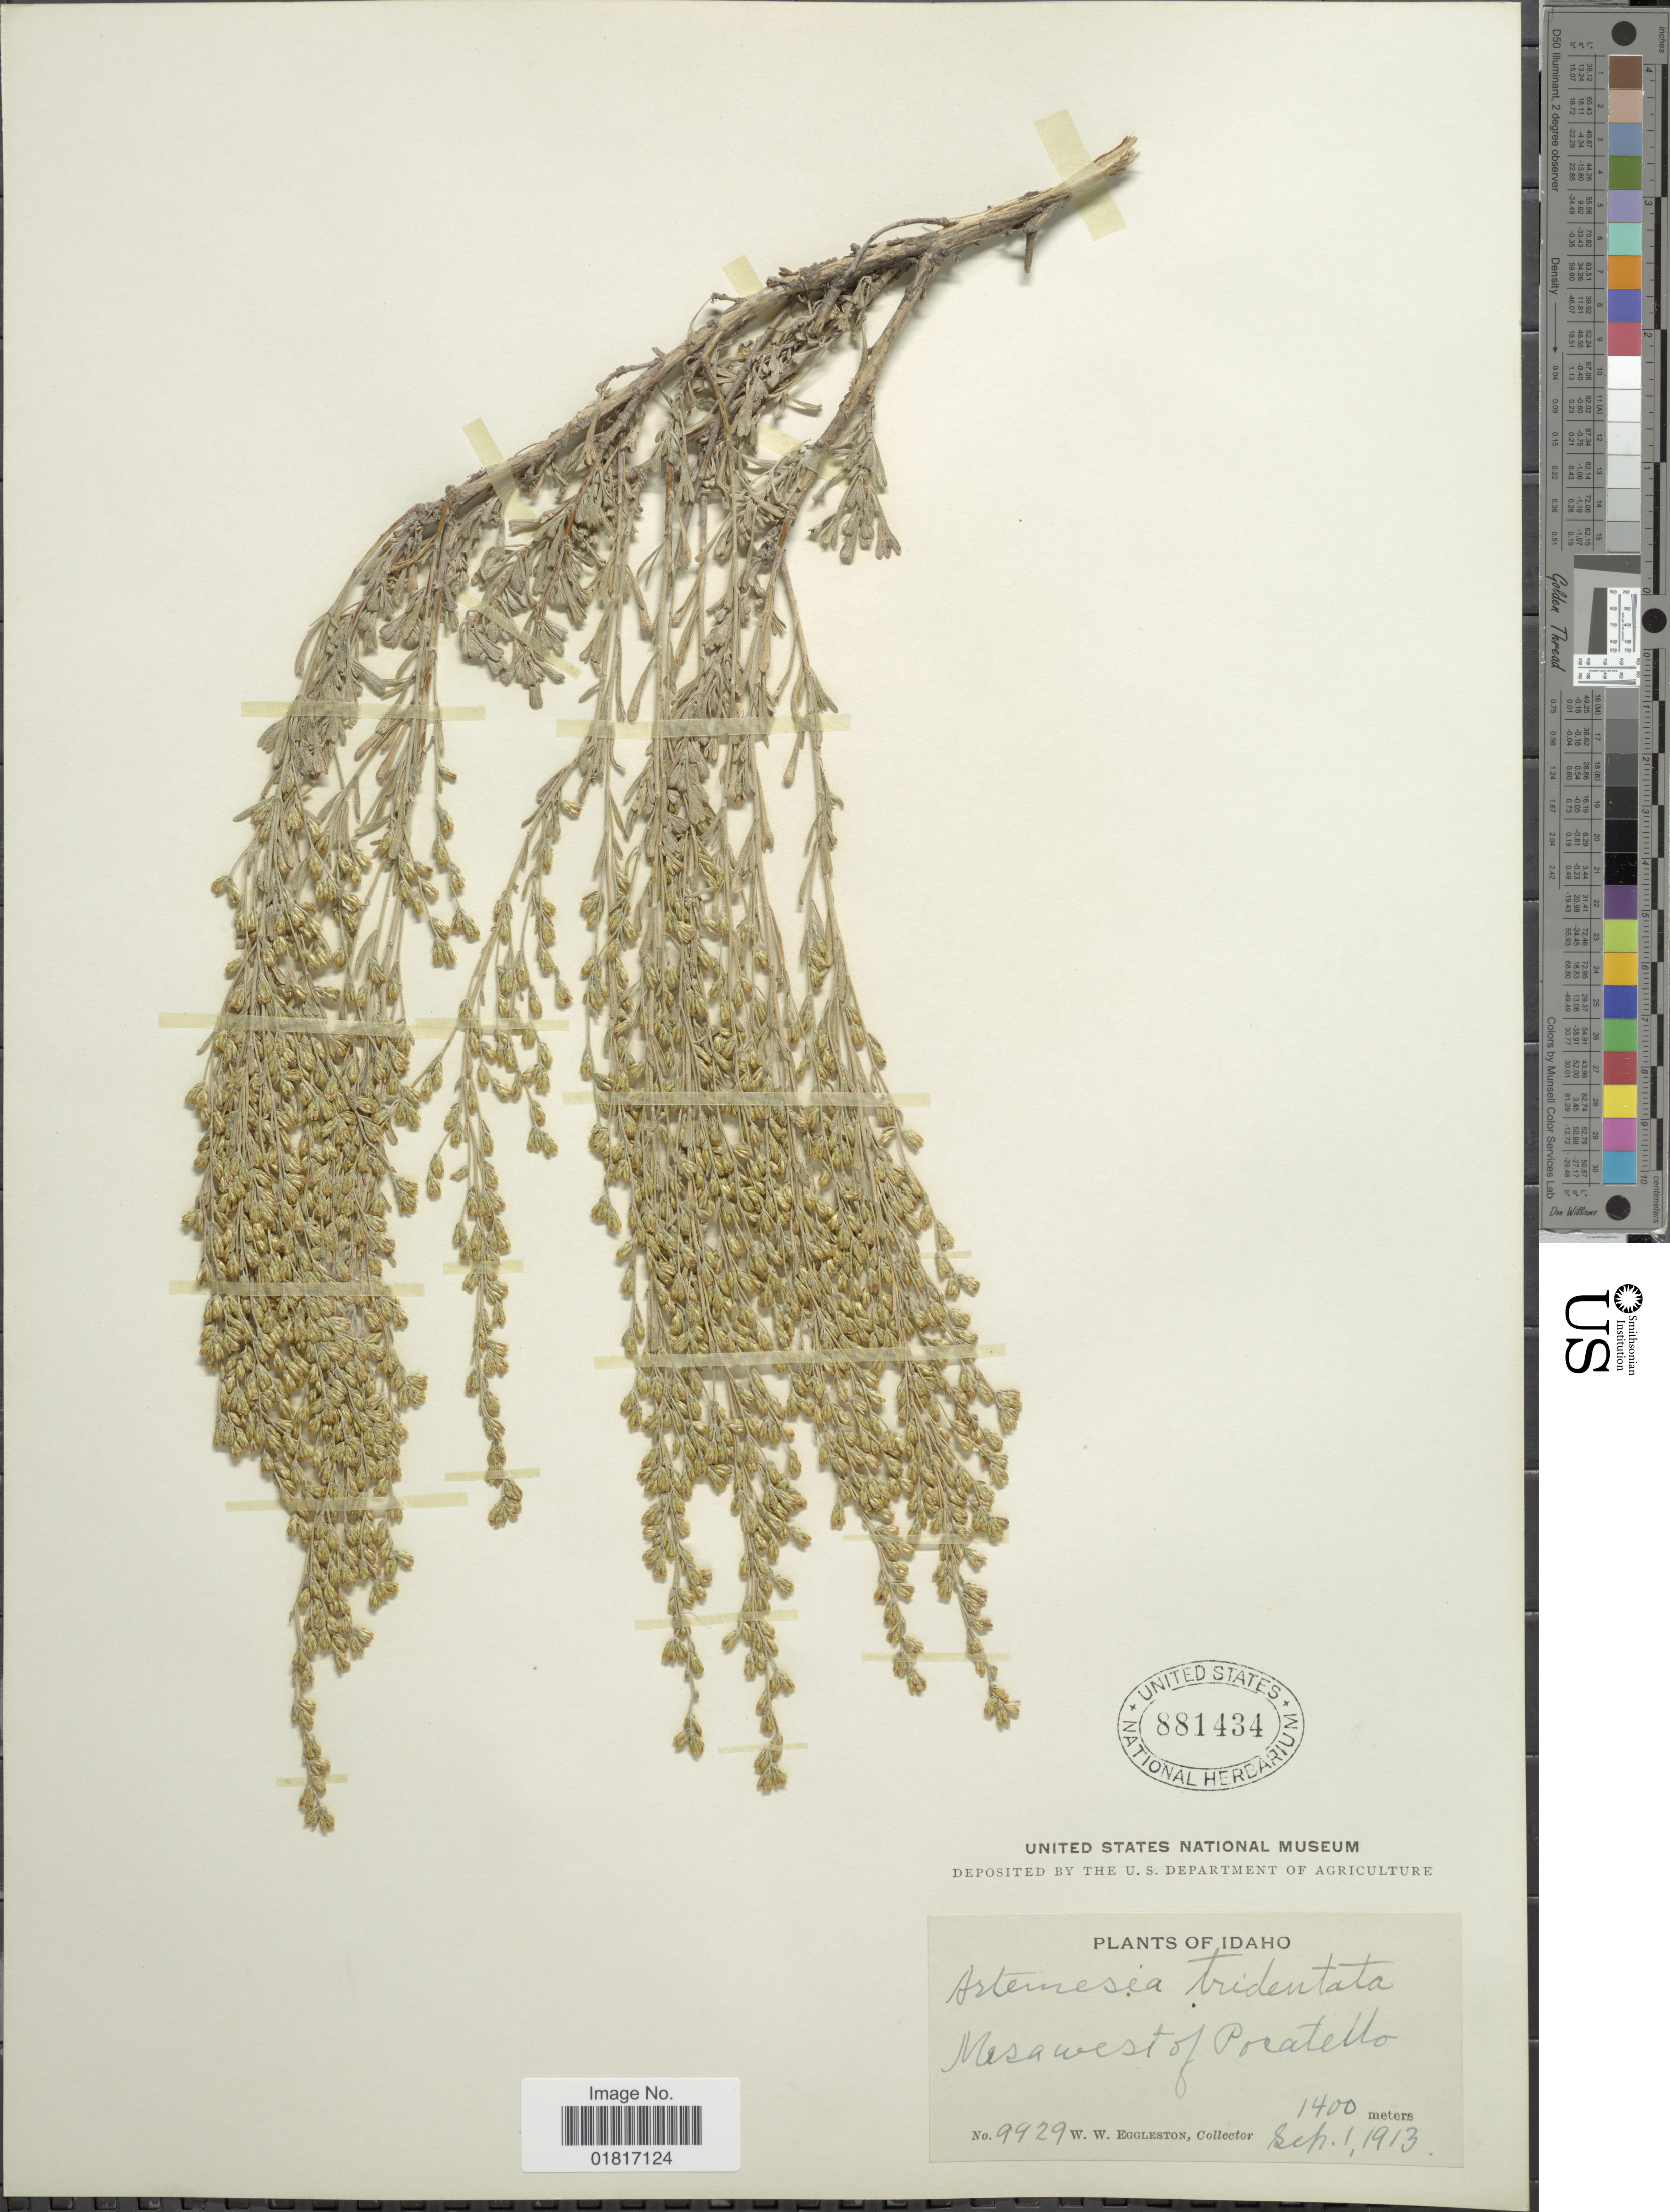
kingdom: Plantae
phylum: Tracheophyta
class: Magnoliopsida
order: Asterales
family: Asteraceae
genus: Artemisia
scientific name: Artemisia tridentata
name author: Nutt.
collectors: W. W. Eggleston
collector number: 9929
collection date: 1913-09-01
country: United States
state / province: Idaho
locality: Mesa west of Pocatello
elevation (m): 1400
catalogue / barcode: US 881434